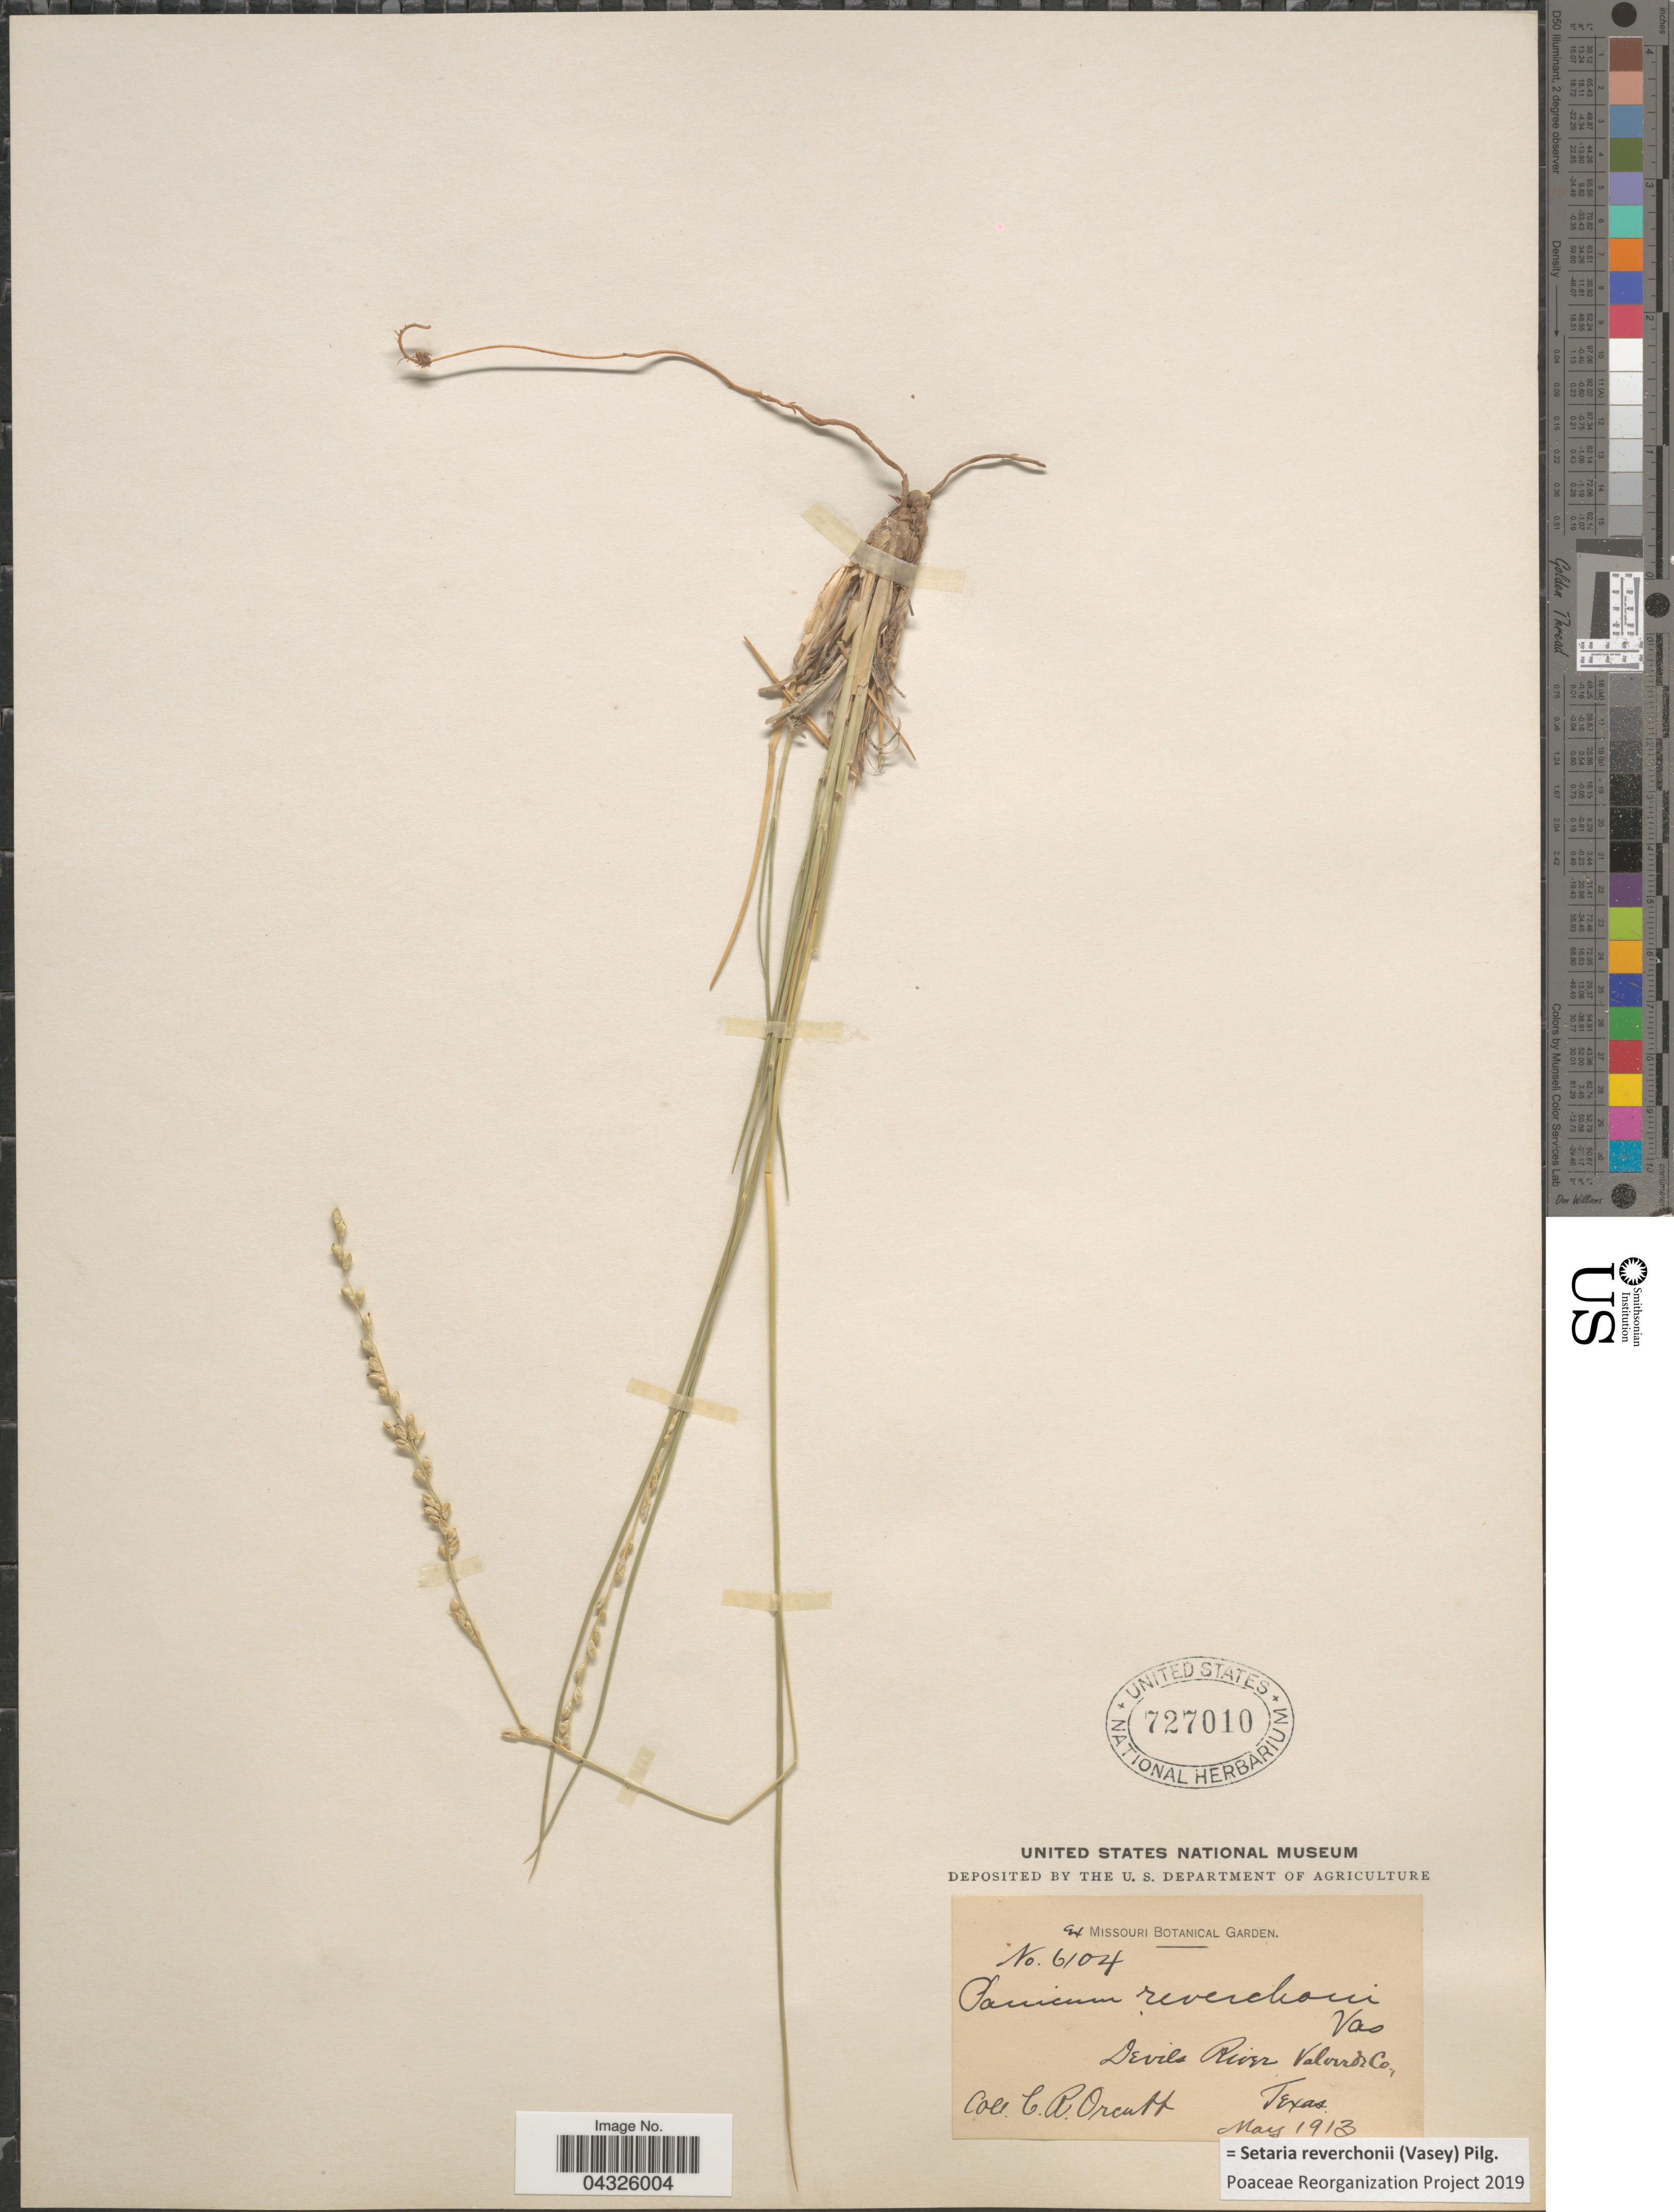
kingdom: Plantae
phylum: Tracheophyta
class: Liliopsida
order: Poales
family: Poaceae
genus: Setaria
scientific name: Setaria reverchonii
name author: (Vasey) Pilg.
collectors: C. R. Orcutt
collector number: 6104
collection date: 1913-05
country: United States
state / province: Texas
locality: Devils River. Valverde Co.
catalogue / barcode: US 727010